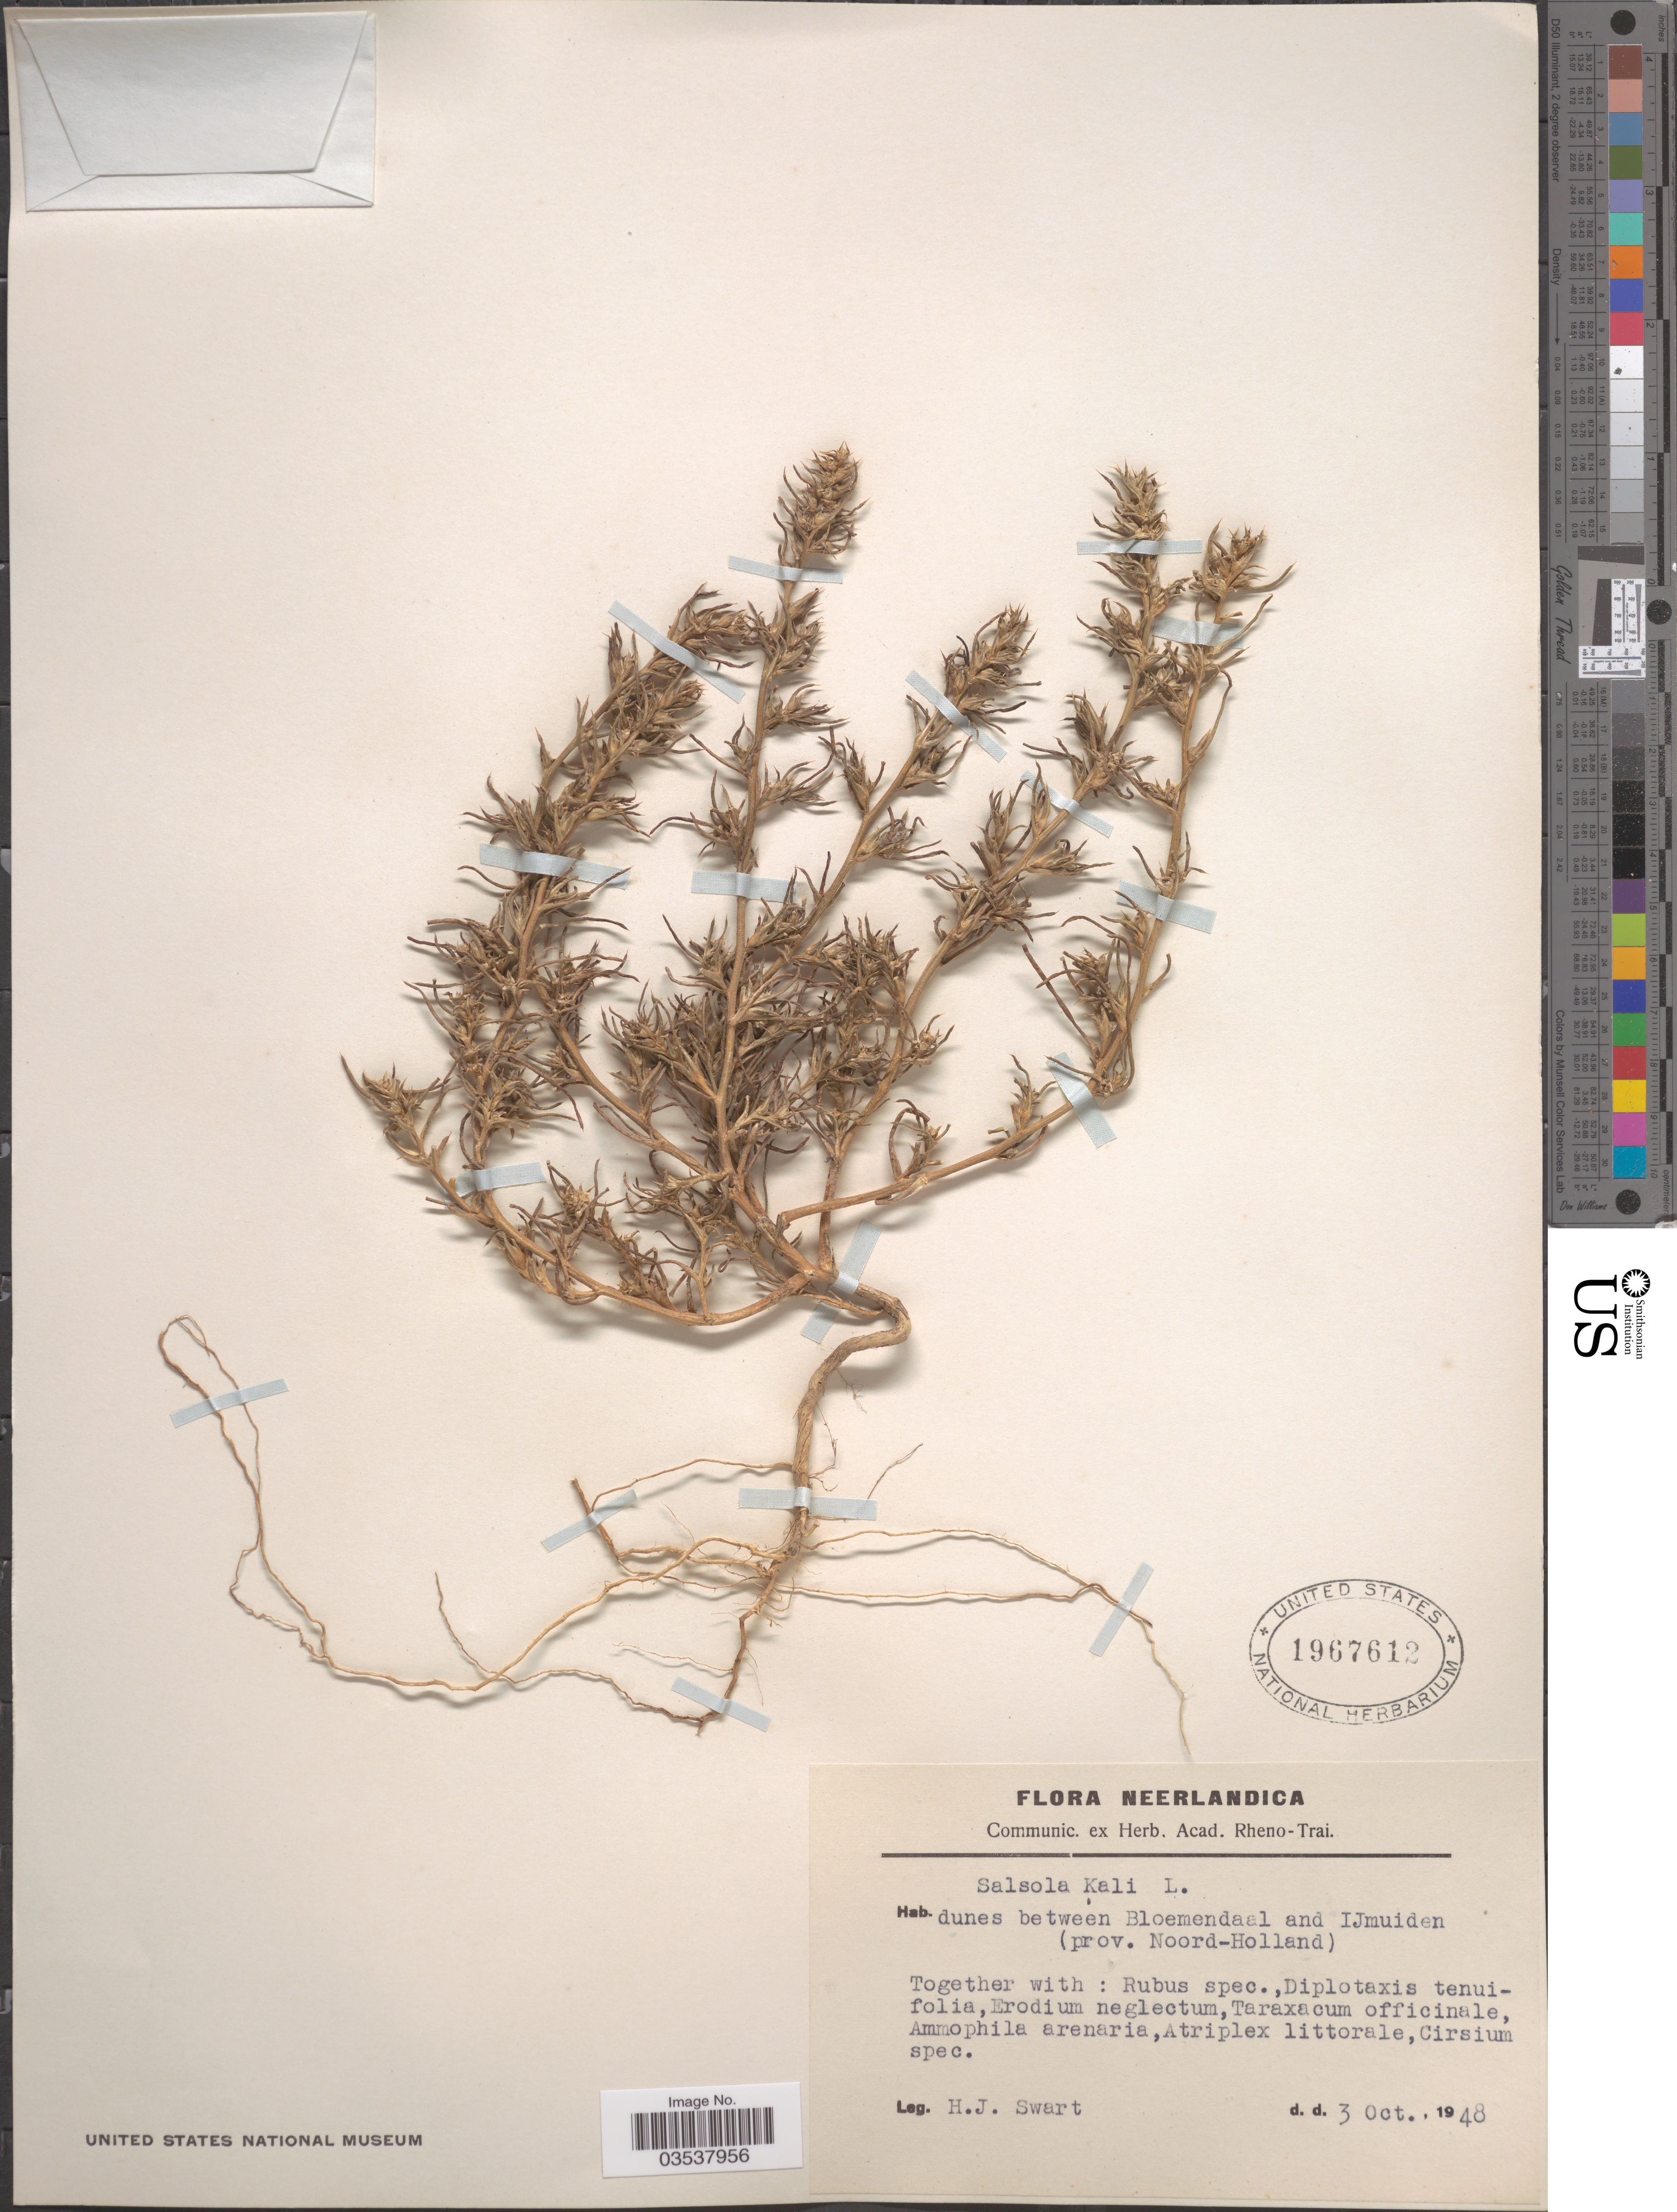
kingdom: Plantae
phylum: Tracheophyta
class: Magnoliopsida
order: Caryophyllales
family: Amaranthaceae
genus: Salsola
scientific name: Salsola kali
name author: L.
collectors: H. Swart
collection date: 1948-10-03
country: Netherlands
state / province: Noord Holland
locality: Neerlandica. Dunes between Bloemendaal and IJmuiden (prov. Noord-Holland).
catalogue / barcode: US 1967612